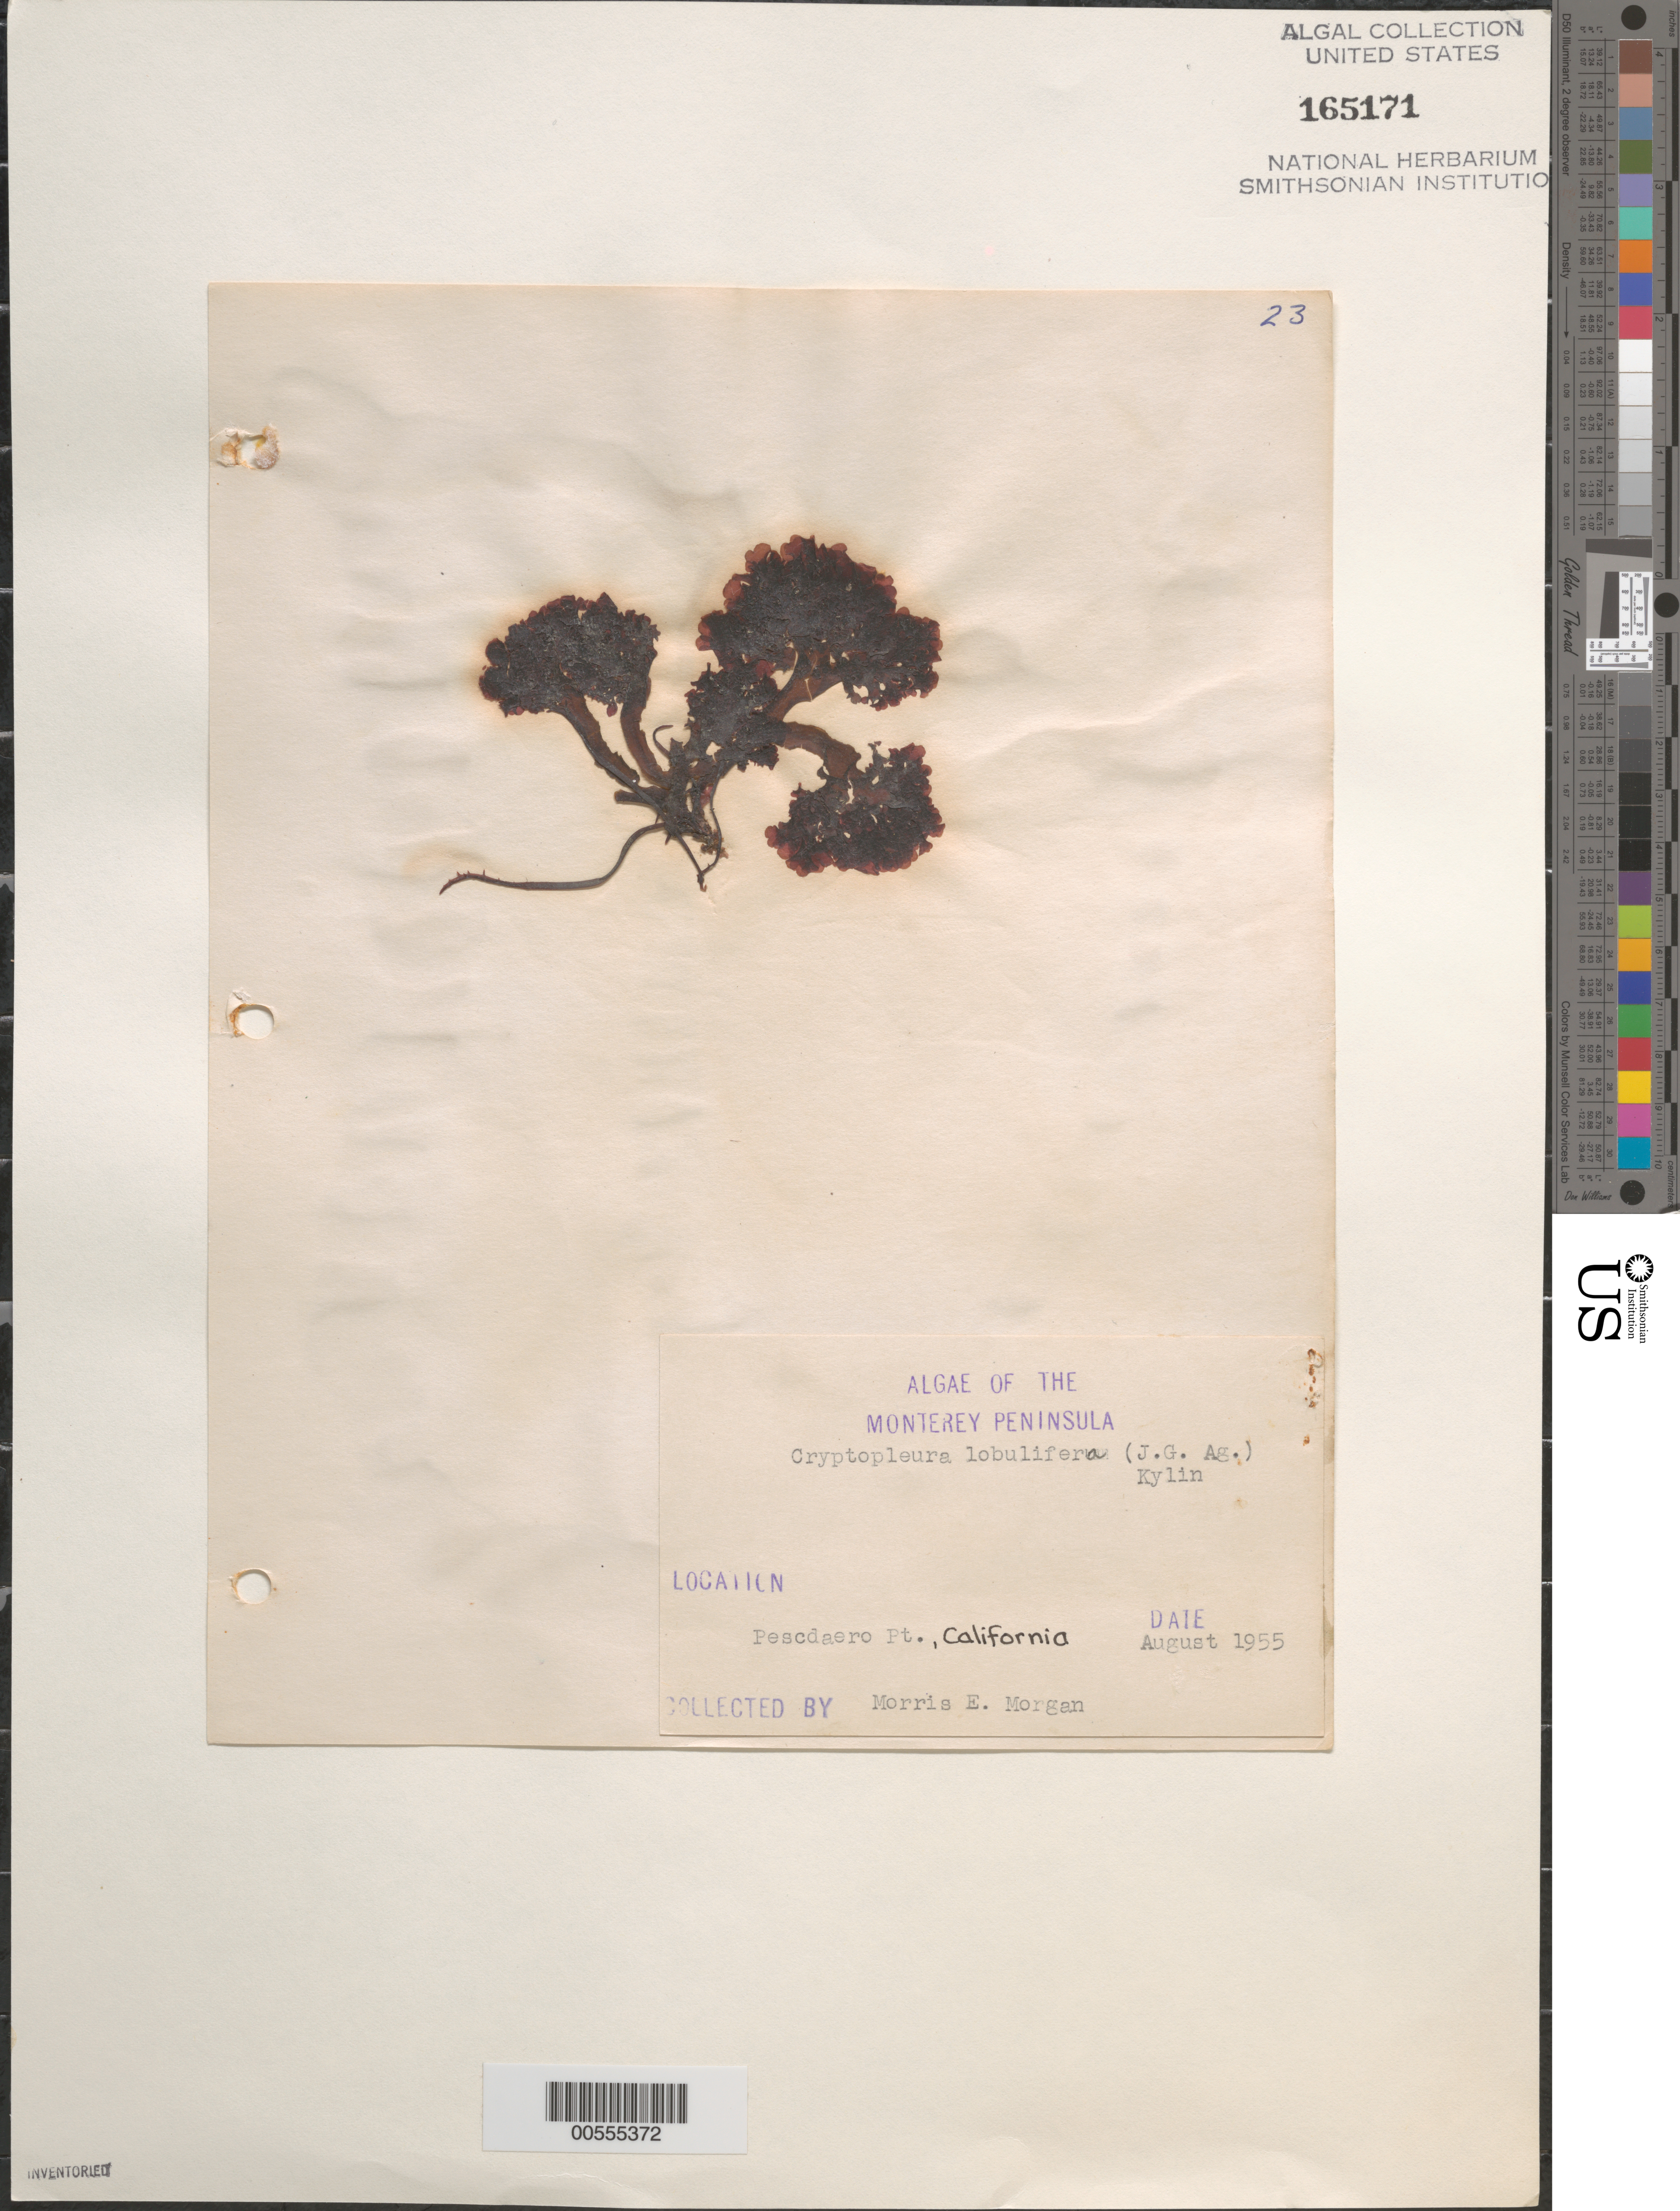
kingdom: Plantae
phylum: Rhodophyta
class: Florideophyceae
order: Ceramiales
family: Delesseriaceae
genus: Cryptopleura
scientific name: Cryptopleura lobulifera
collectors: M. Morgan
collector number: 23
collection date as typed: Aug 1955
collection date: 1955-08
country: United States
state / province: California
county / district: Monterey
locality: Pescadero Point, Monterey Peninsula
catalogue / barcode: US 165171